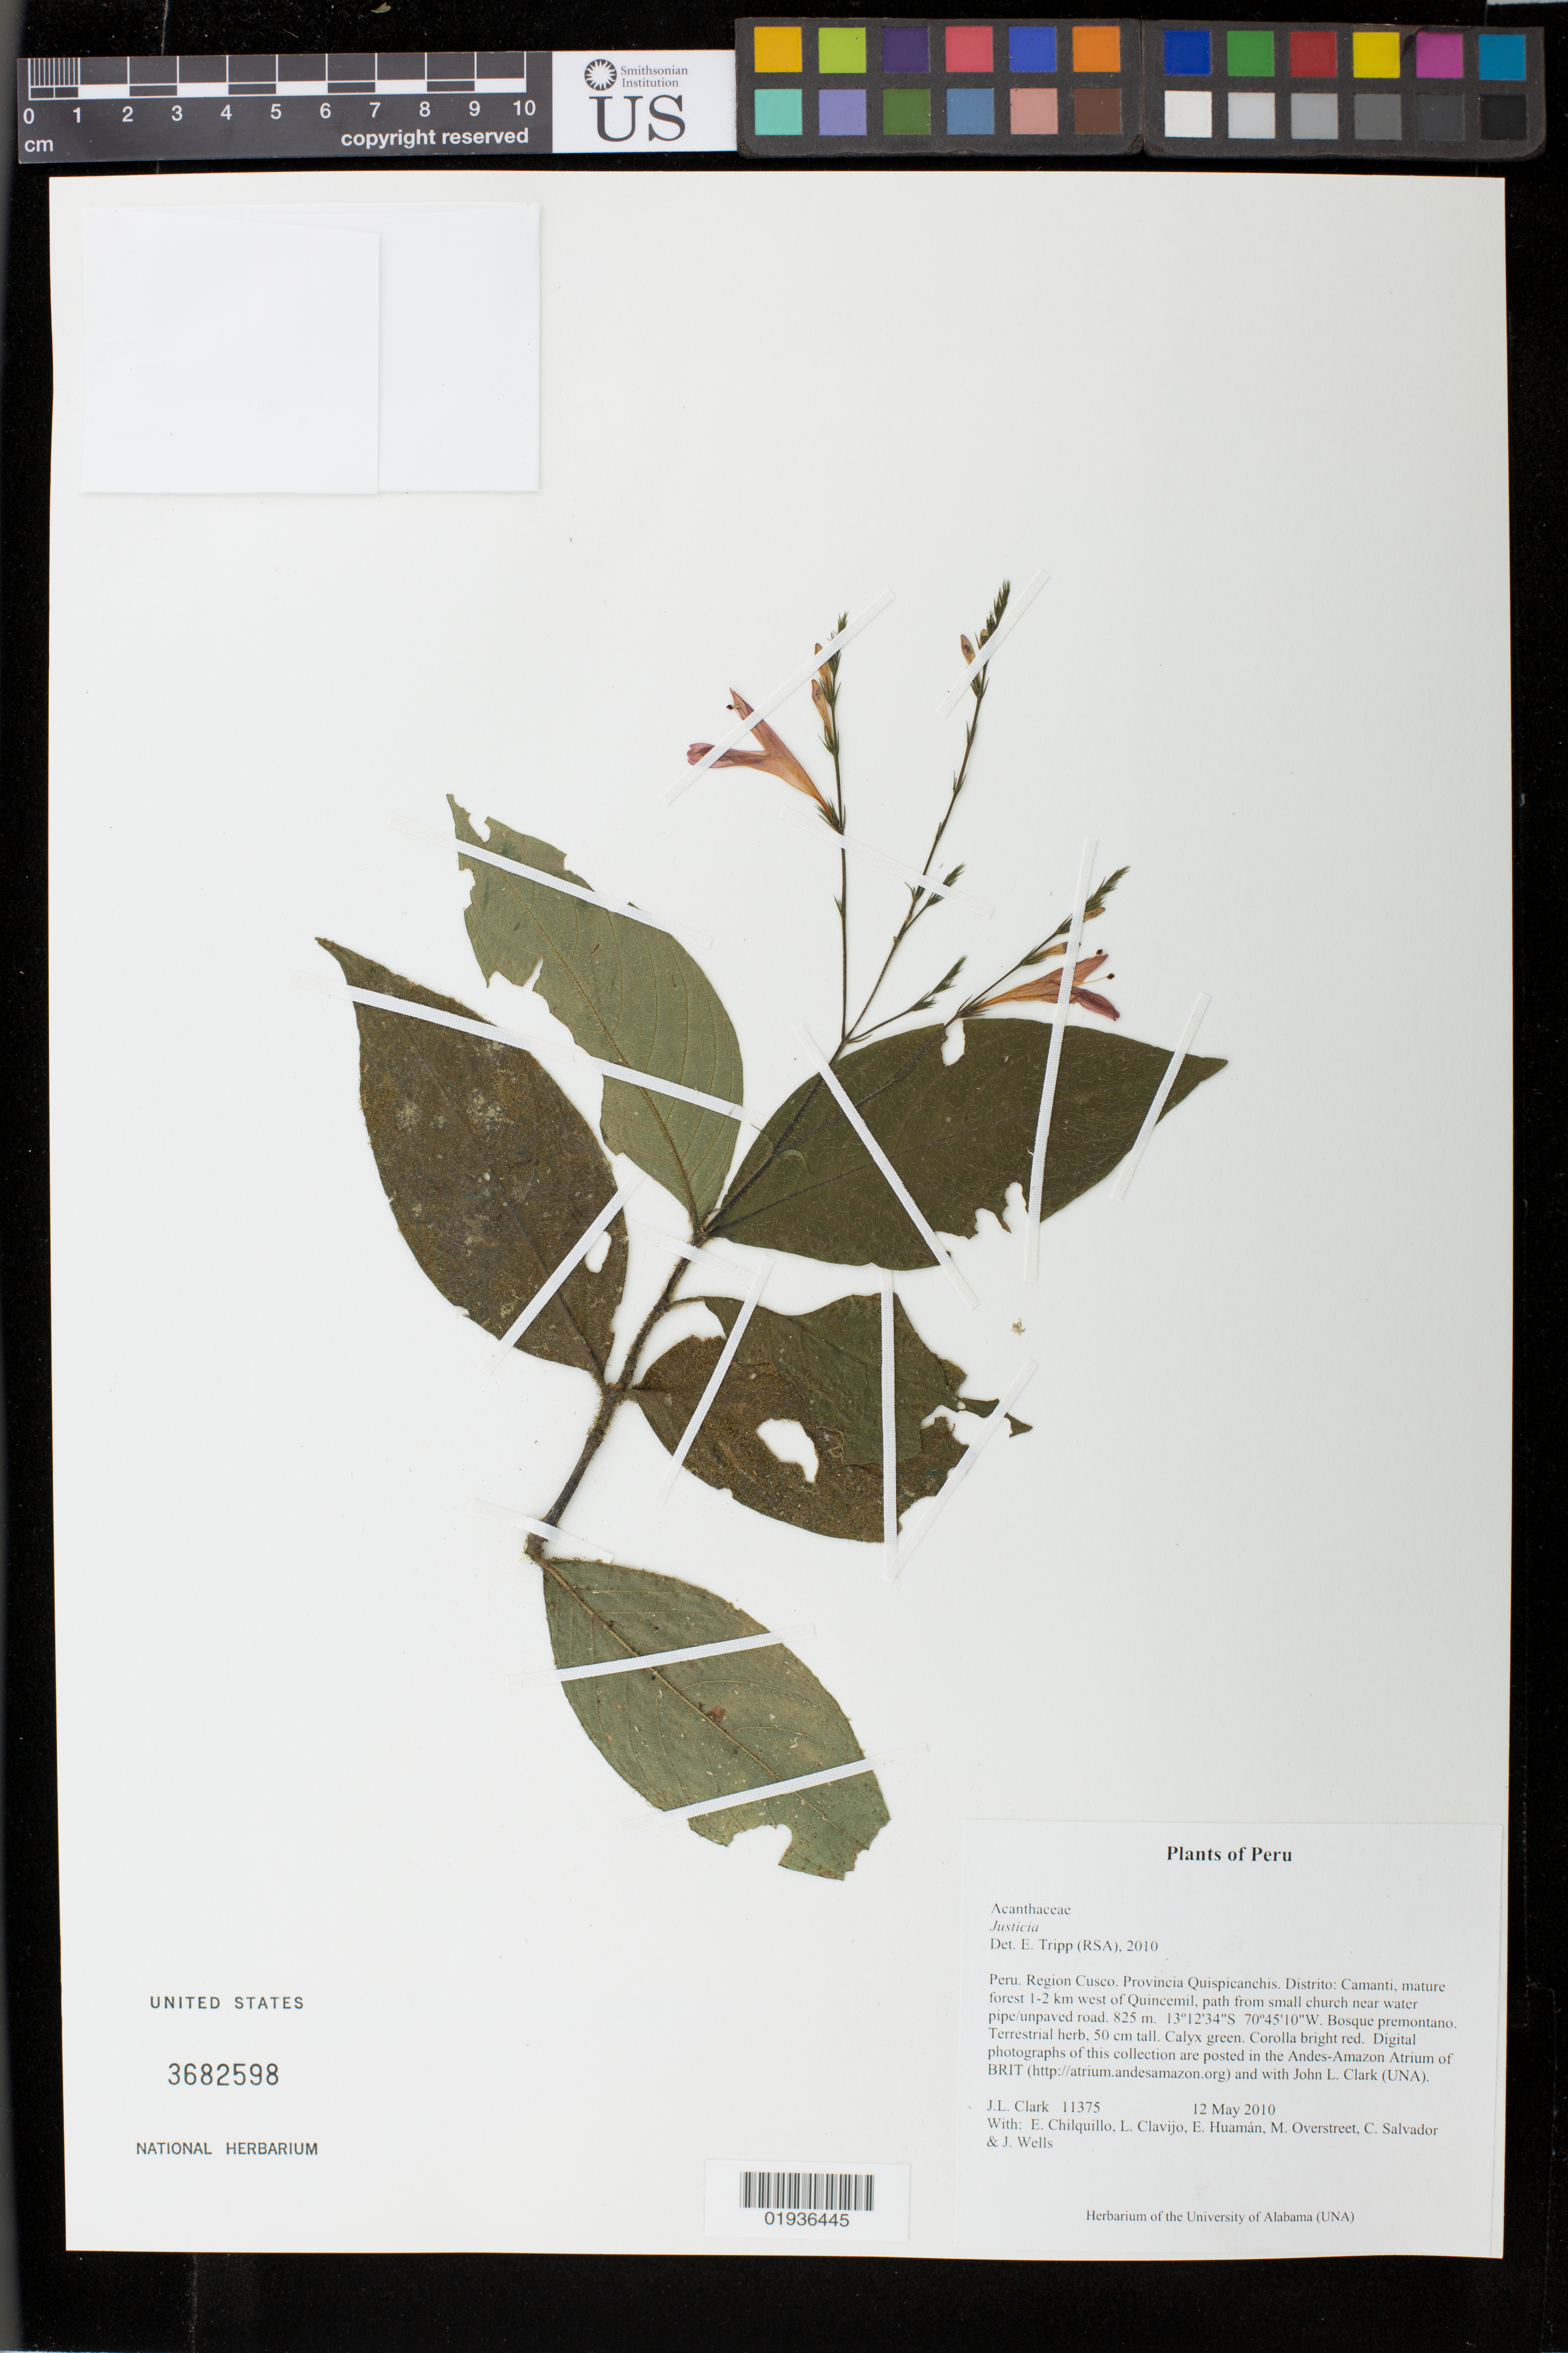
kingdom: Plantae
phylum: Tracheophyta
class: Magnoliopsida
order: Lamiales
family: Acanthaceae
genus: Justicia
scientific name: Justicia sp.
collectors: J. L. Clark, E. Chilquillo, L. Clavijo, E. Huamán, M. Overstreet, C. Salvador & J. Wells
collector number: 11375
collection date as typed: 12 May 2010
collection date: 2010-05-12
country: Peru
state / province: Cusco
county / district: Quispicanchis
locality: Peru. Region Cusco. Provincia Quispicanchis. Distrito: Camanti, mature forest 1-2 km west of Quincemil, path from small church, near water pipe/unpaved road.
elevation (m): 825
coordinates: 13°12'34"S, 70°45'10"W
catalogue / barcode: US 3682598